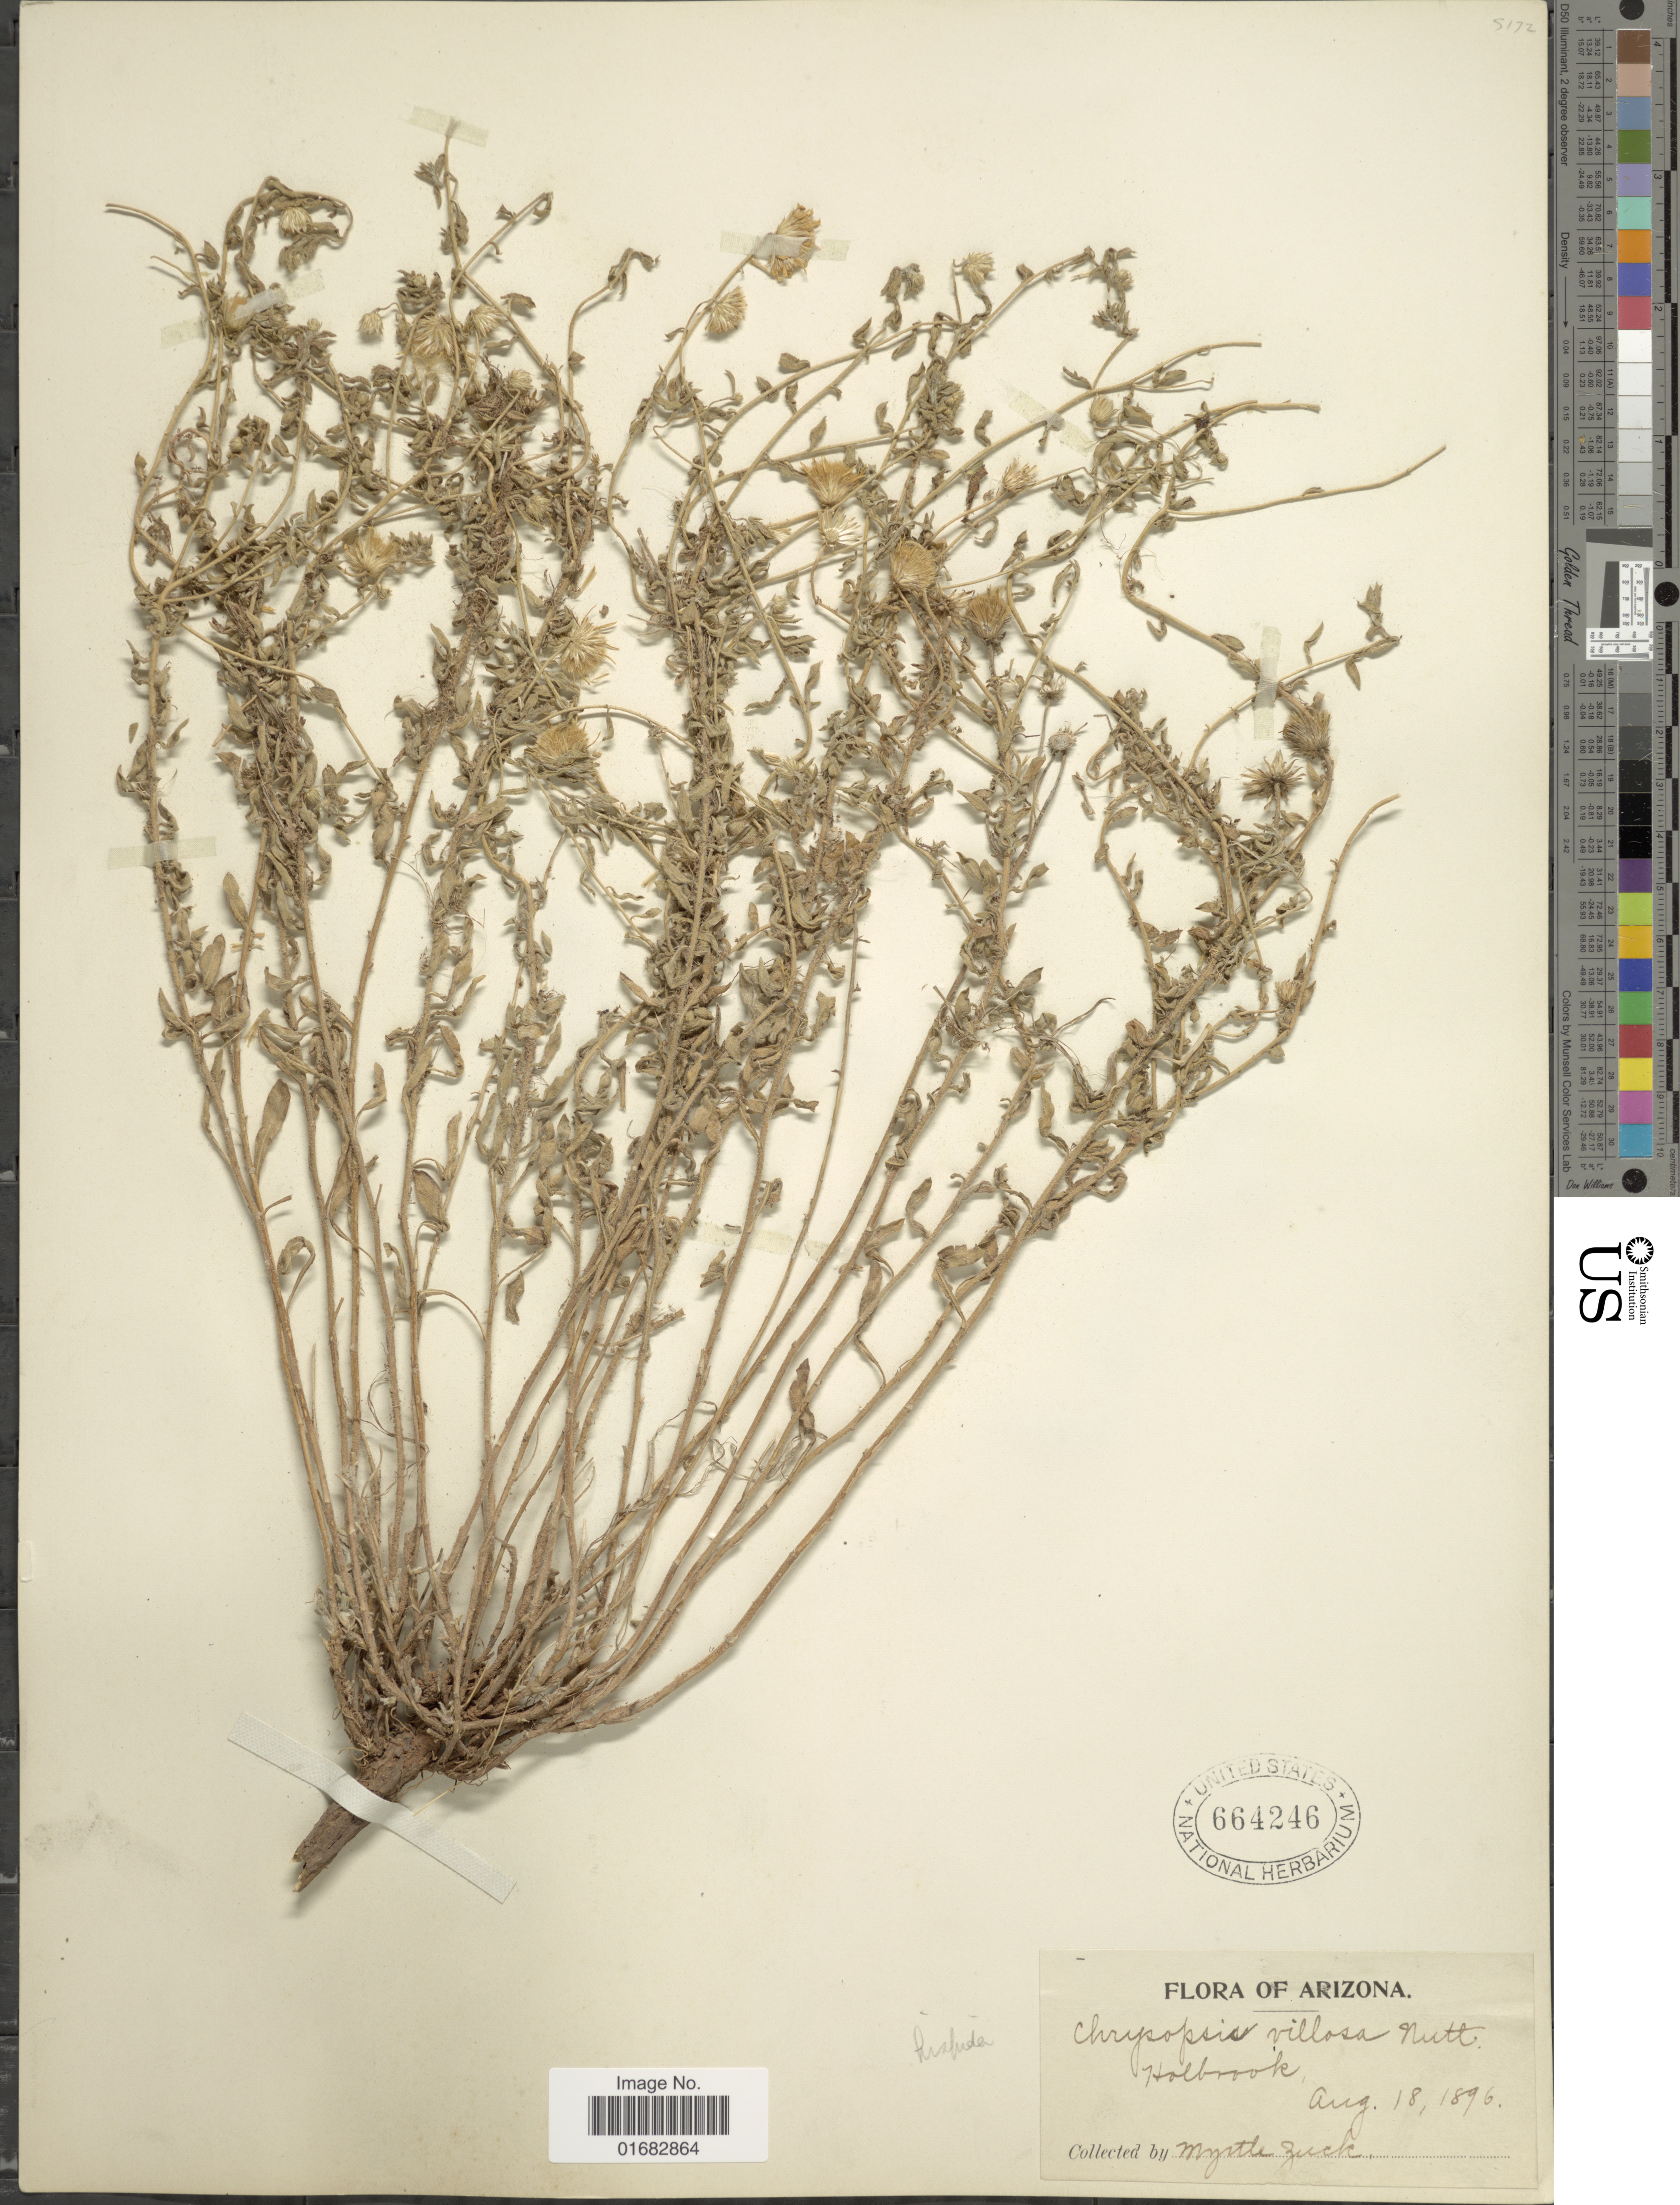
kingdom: Plantae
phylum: Tracheophyta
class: Magnoliopsida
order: Asterales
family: Asteraceae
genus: Heterotheca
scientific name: Heterotheca villosa var. hispida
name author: (Hook.) V.L. Harms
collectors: M. Zuck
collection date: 1896-08-18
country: United States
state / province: Arizona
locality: Holbrook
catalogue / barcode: US 664246